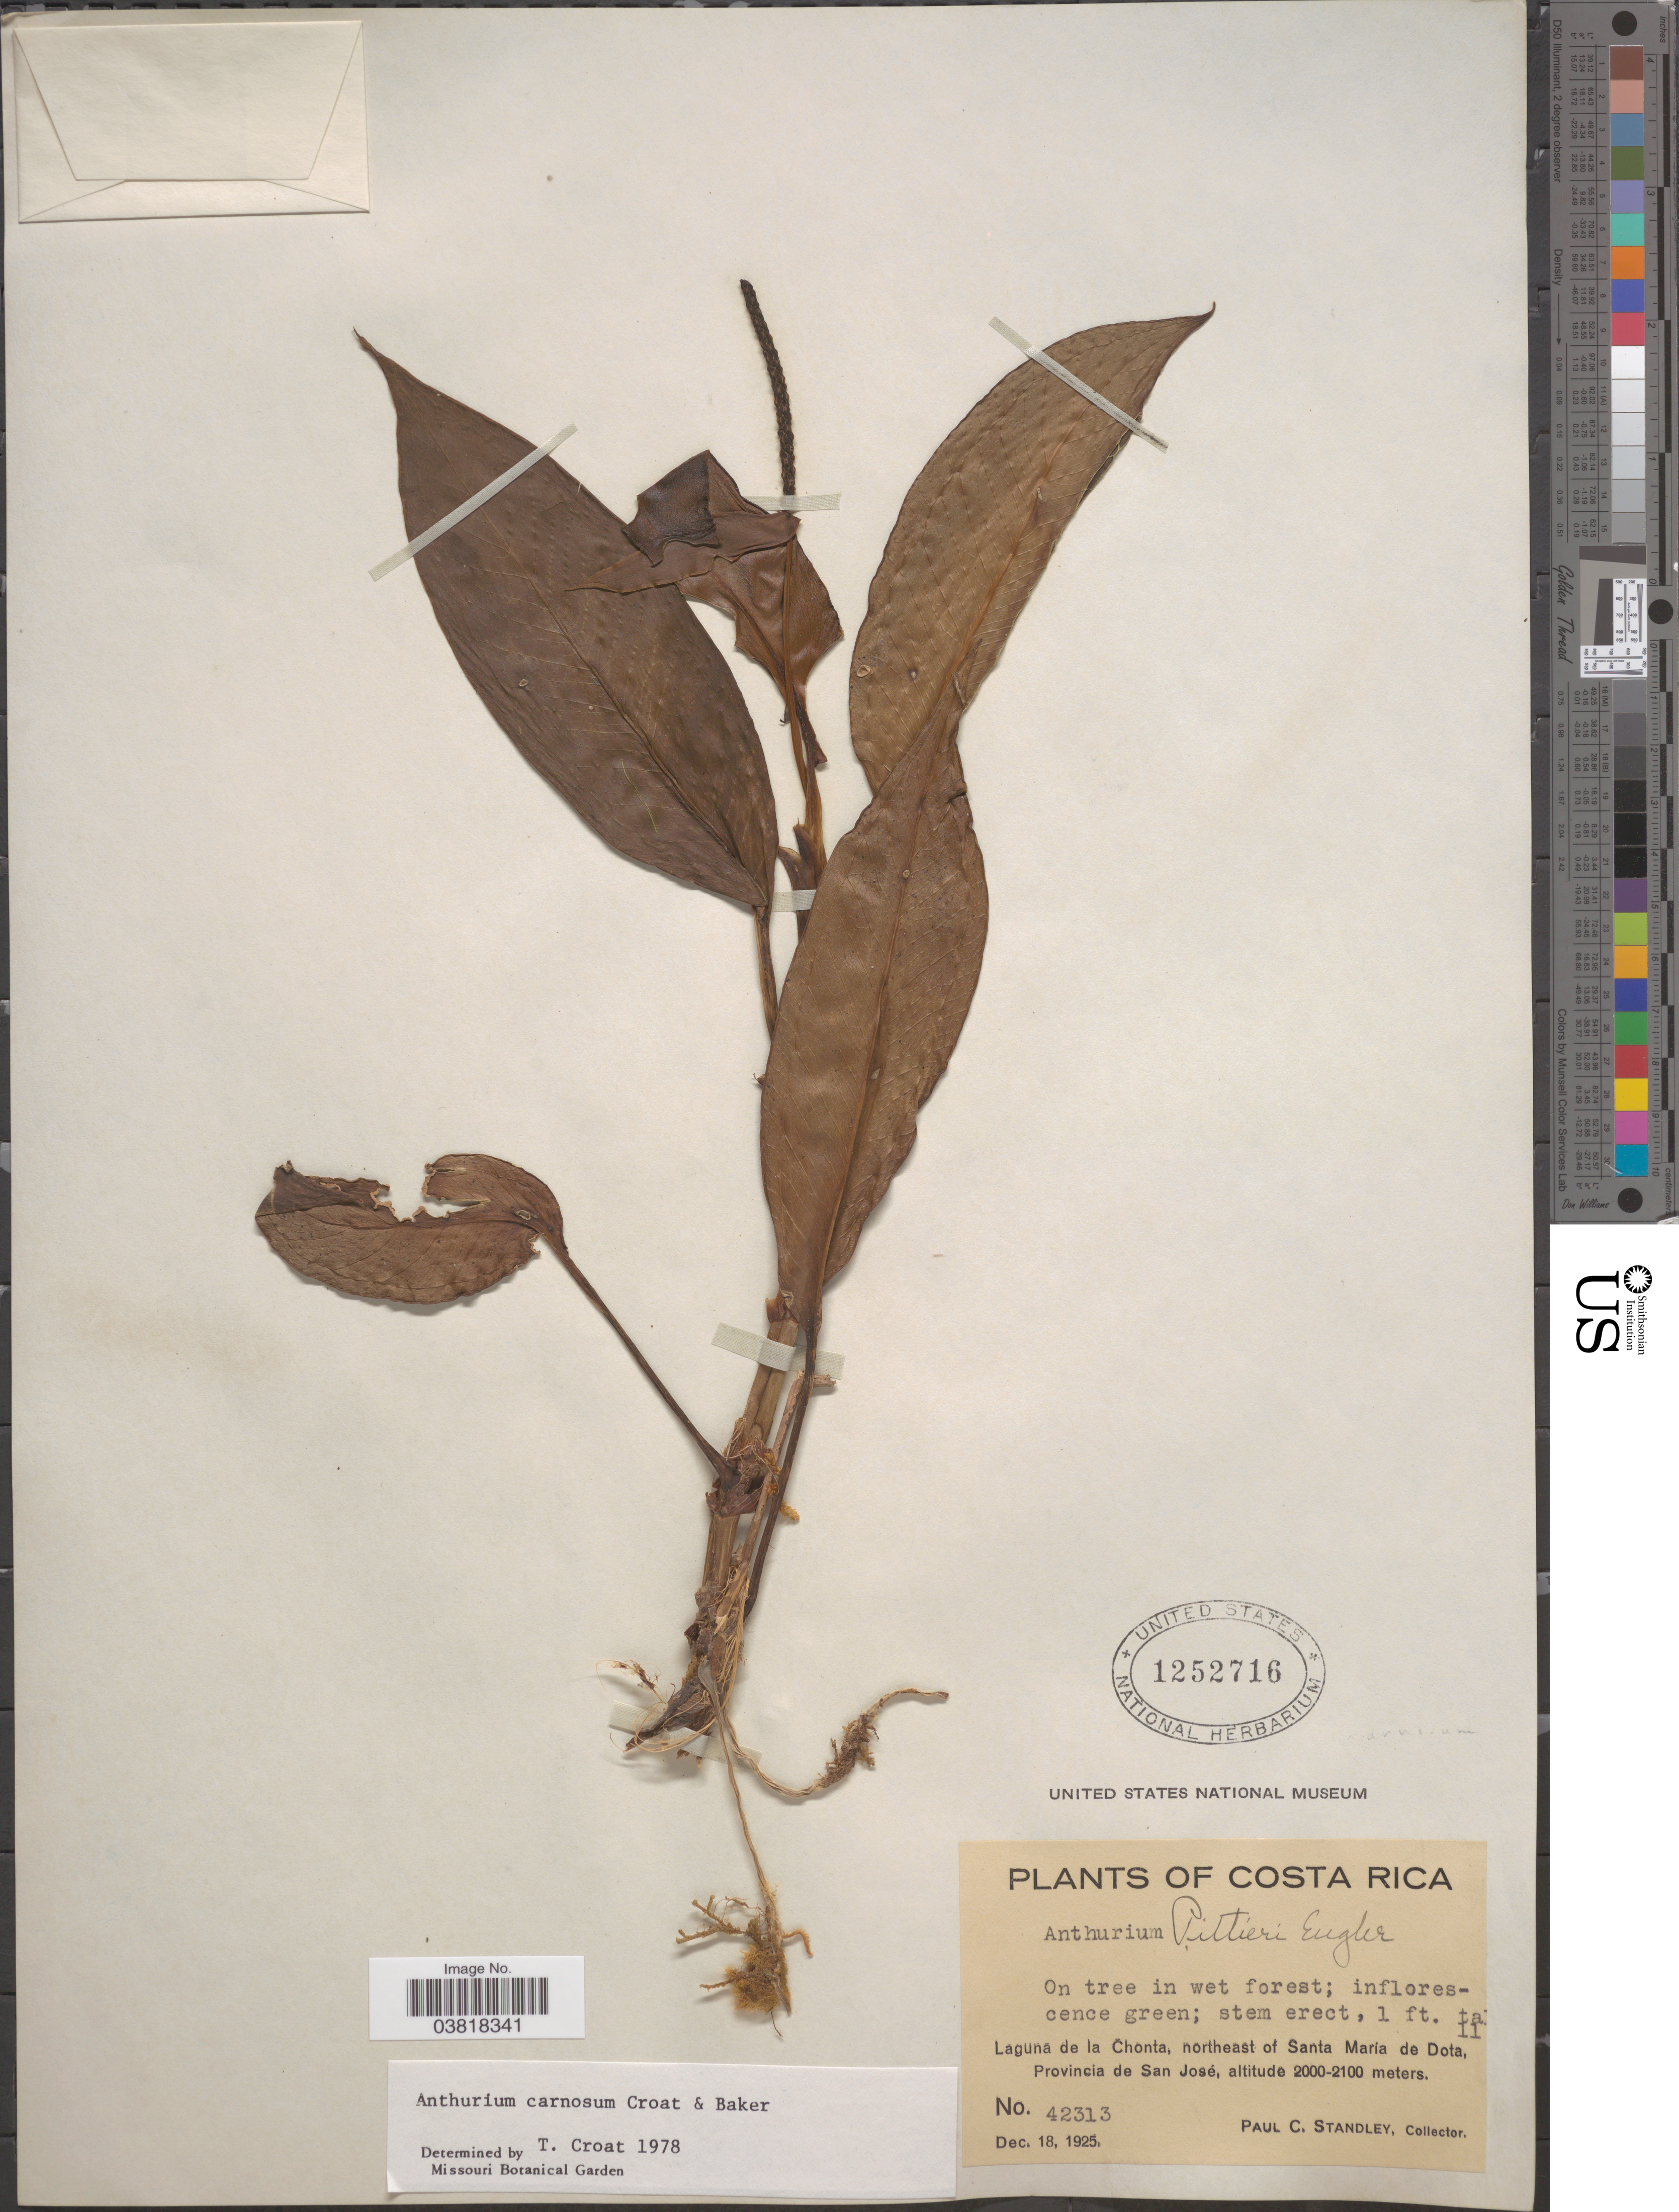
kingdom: Plantae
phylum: Tracheophyta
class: Liliopsida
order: Alismatales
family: Araceae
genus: Anthurium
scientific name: Anthurium carnosum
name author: Croat & R.A. Baker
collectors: P. C. Standley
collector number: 42313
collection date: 1925-12-18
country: Costa Rica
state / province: San José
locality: Laguna de la Chonta, northeast of Santa Maria de Dota.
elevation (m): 2000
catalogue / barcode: US 1252716